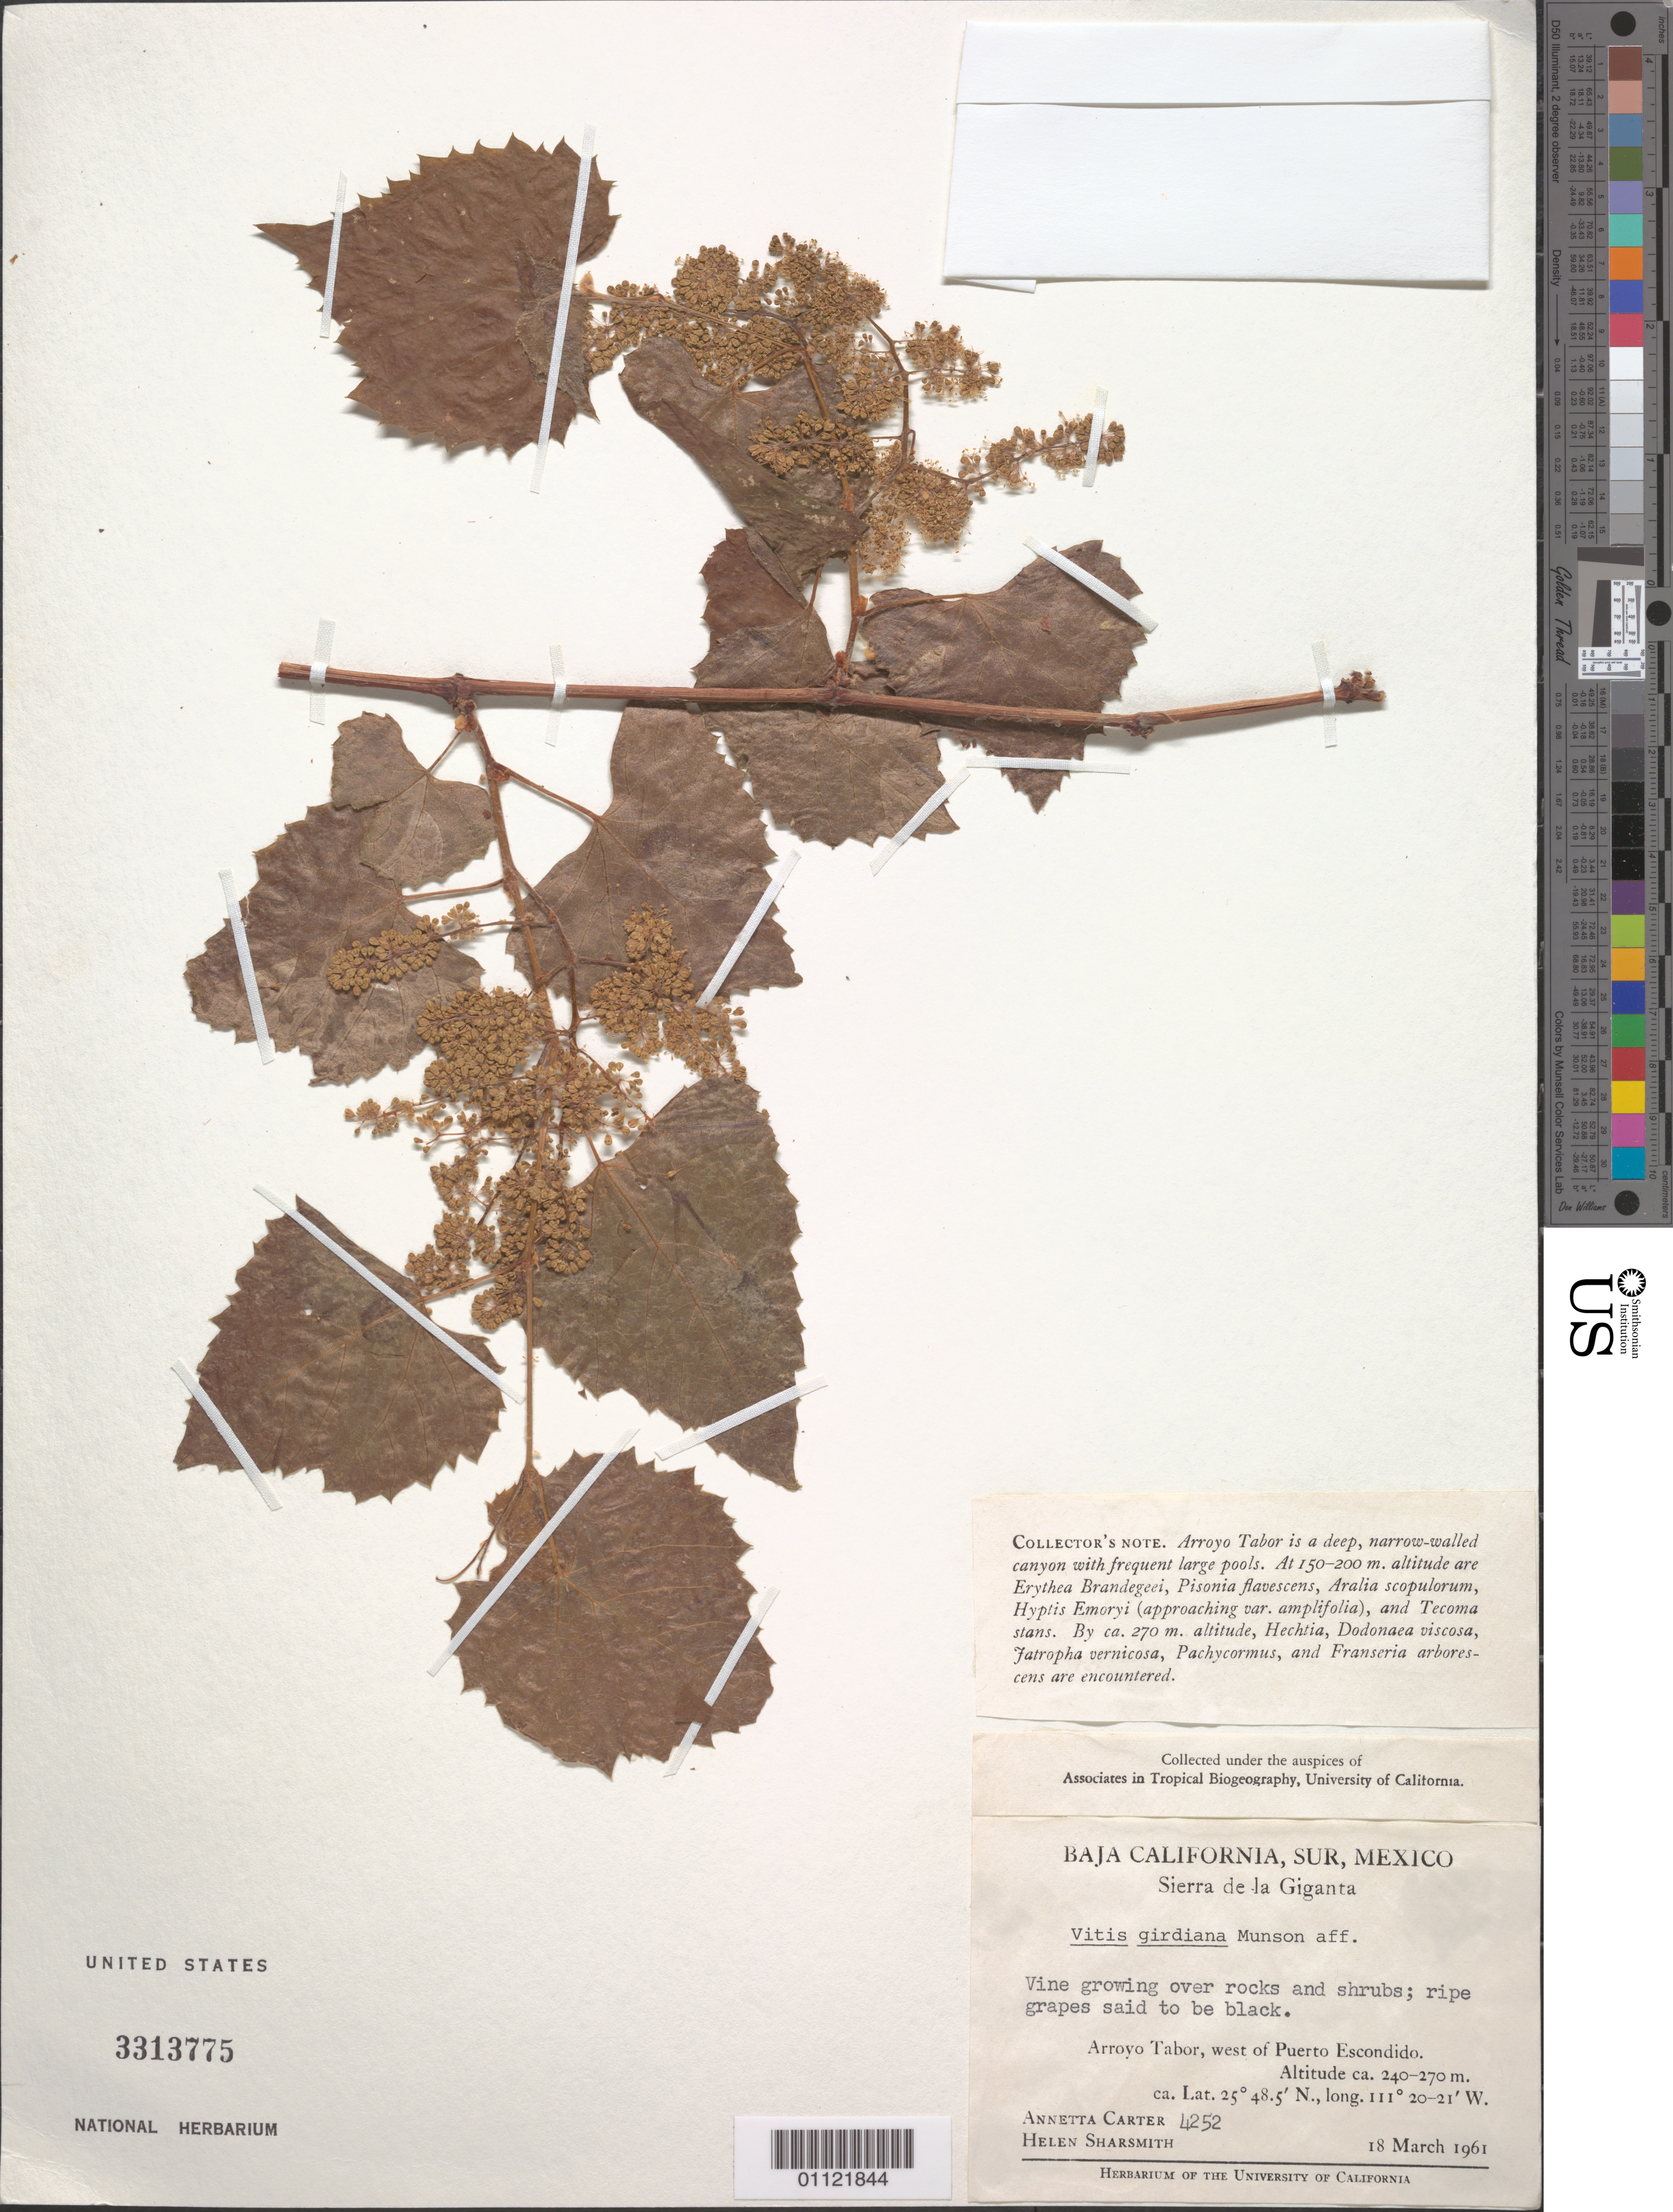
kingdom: Plantae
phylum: Tracheophyta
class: Magnoliopsida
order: Vitales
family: Vitaceae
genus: Vitis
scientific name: Vitis girdiana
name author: Munson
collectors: A. Carter & H. Sharsmith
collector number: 4252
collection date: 1961-03-18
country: Mexico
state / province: Baja California Sur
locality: Arroyo Tabor, west of Puerto Excondido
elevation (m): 240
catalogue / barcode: US 3313775